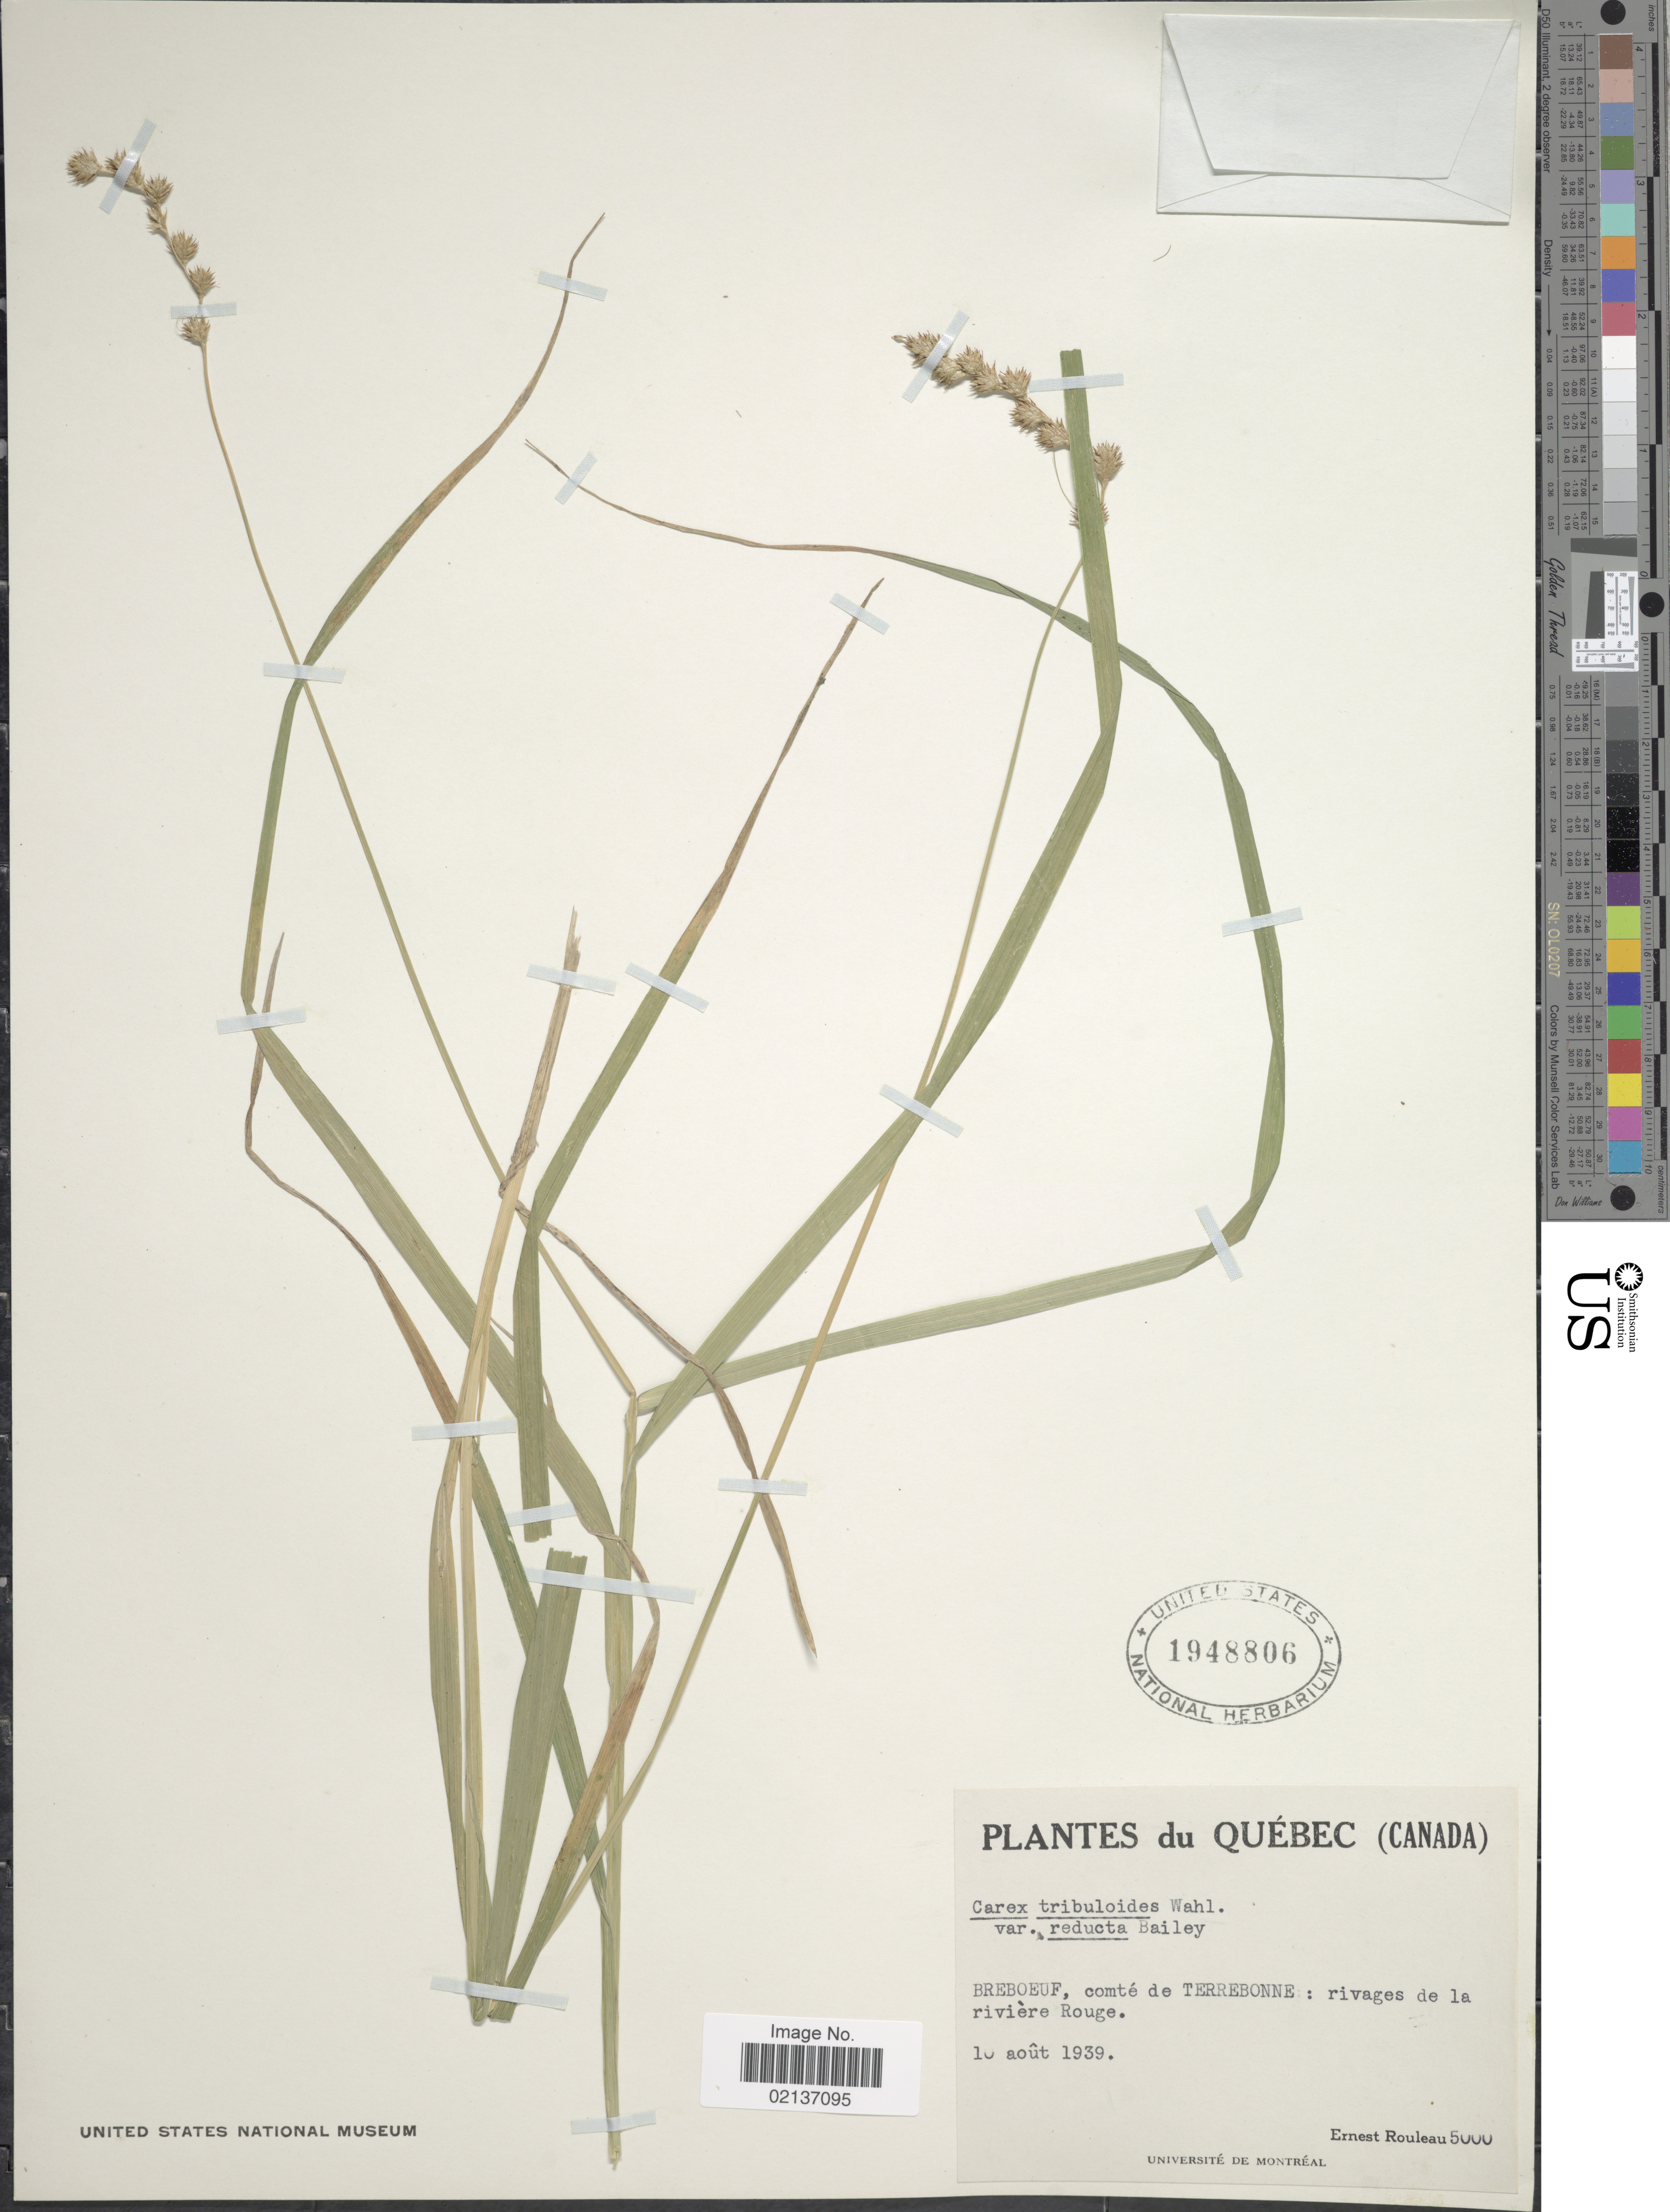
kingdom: Plantae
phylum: Tracheophyta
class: Liliopsida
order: Poales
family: Cyperaceae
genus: Carex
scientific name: Carex tribuloides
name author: Wahlenb.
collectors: E. Rouleau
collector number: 5000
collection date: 1939-08-10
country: Canada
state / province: Quebec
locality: Breboeuf, comte de Terrebonne, rivages de la riviere Rouge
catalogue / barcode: US 1948806